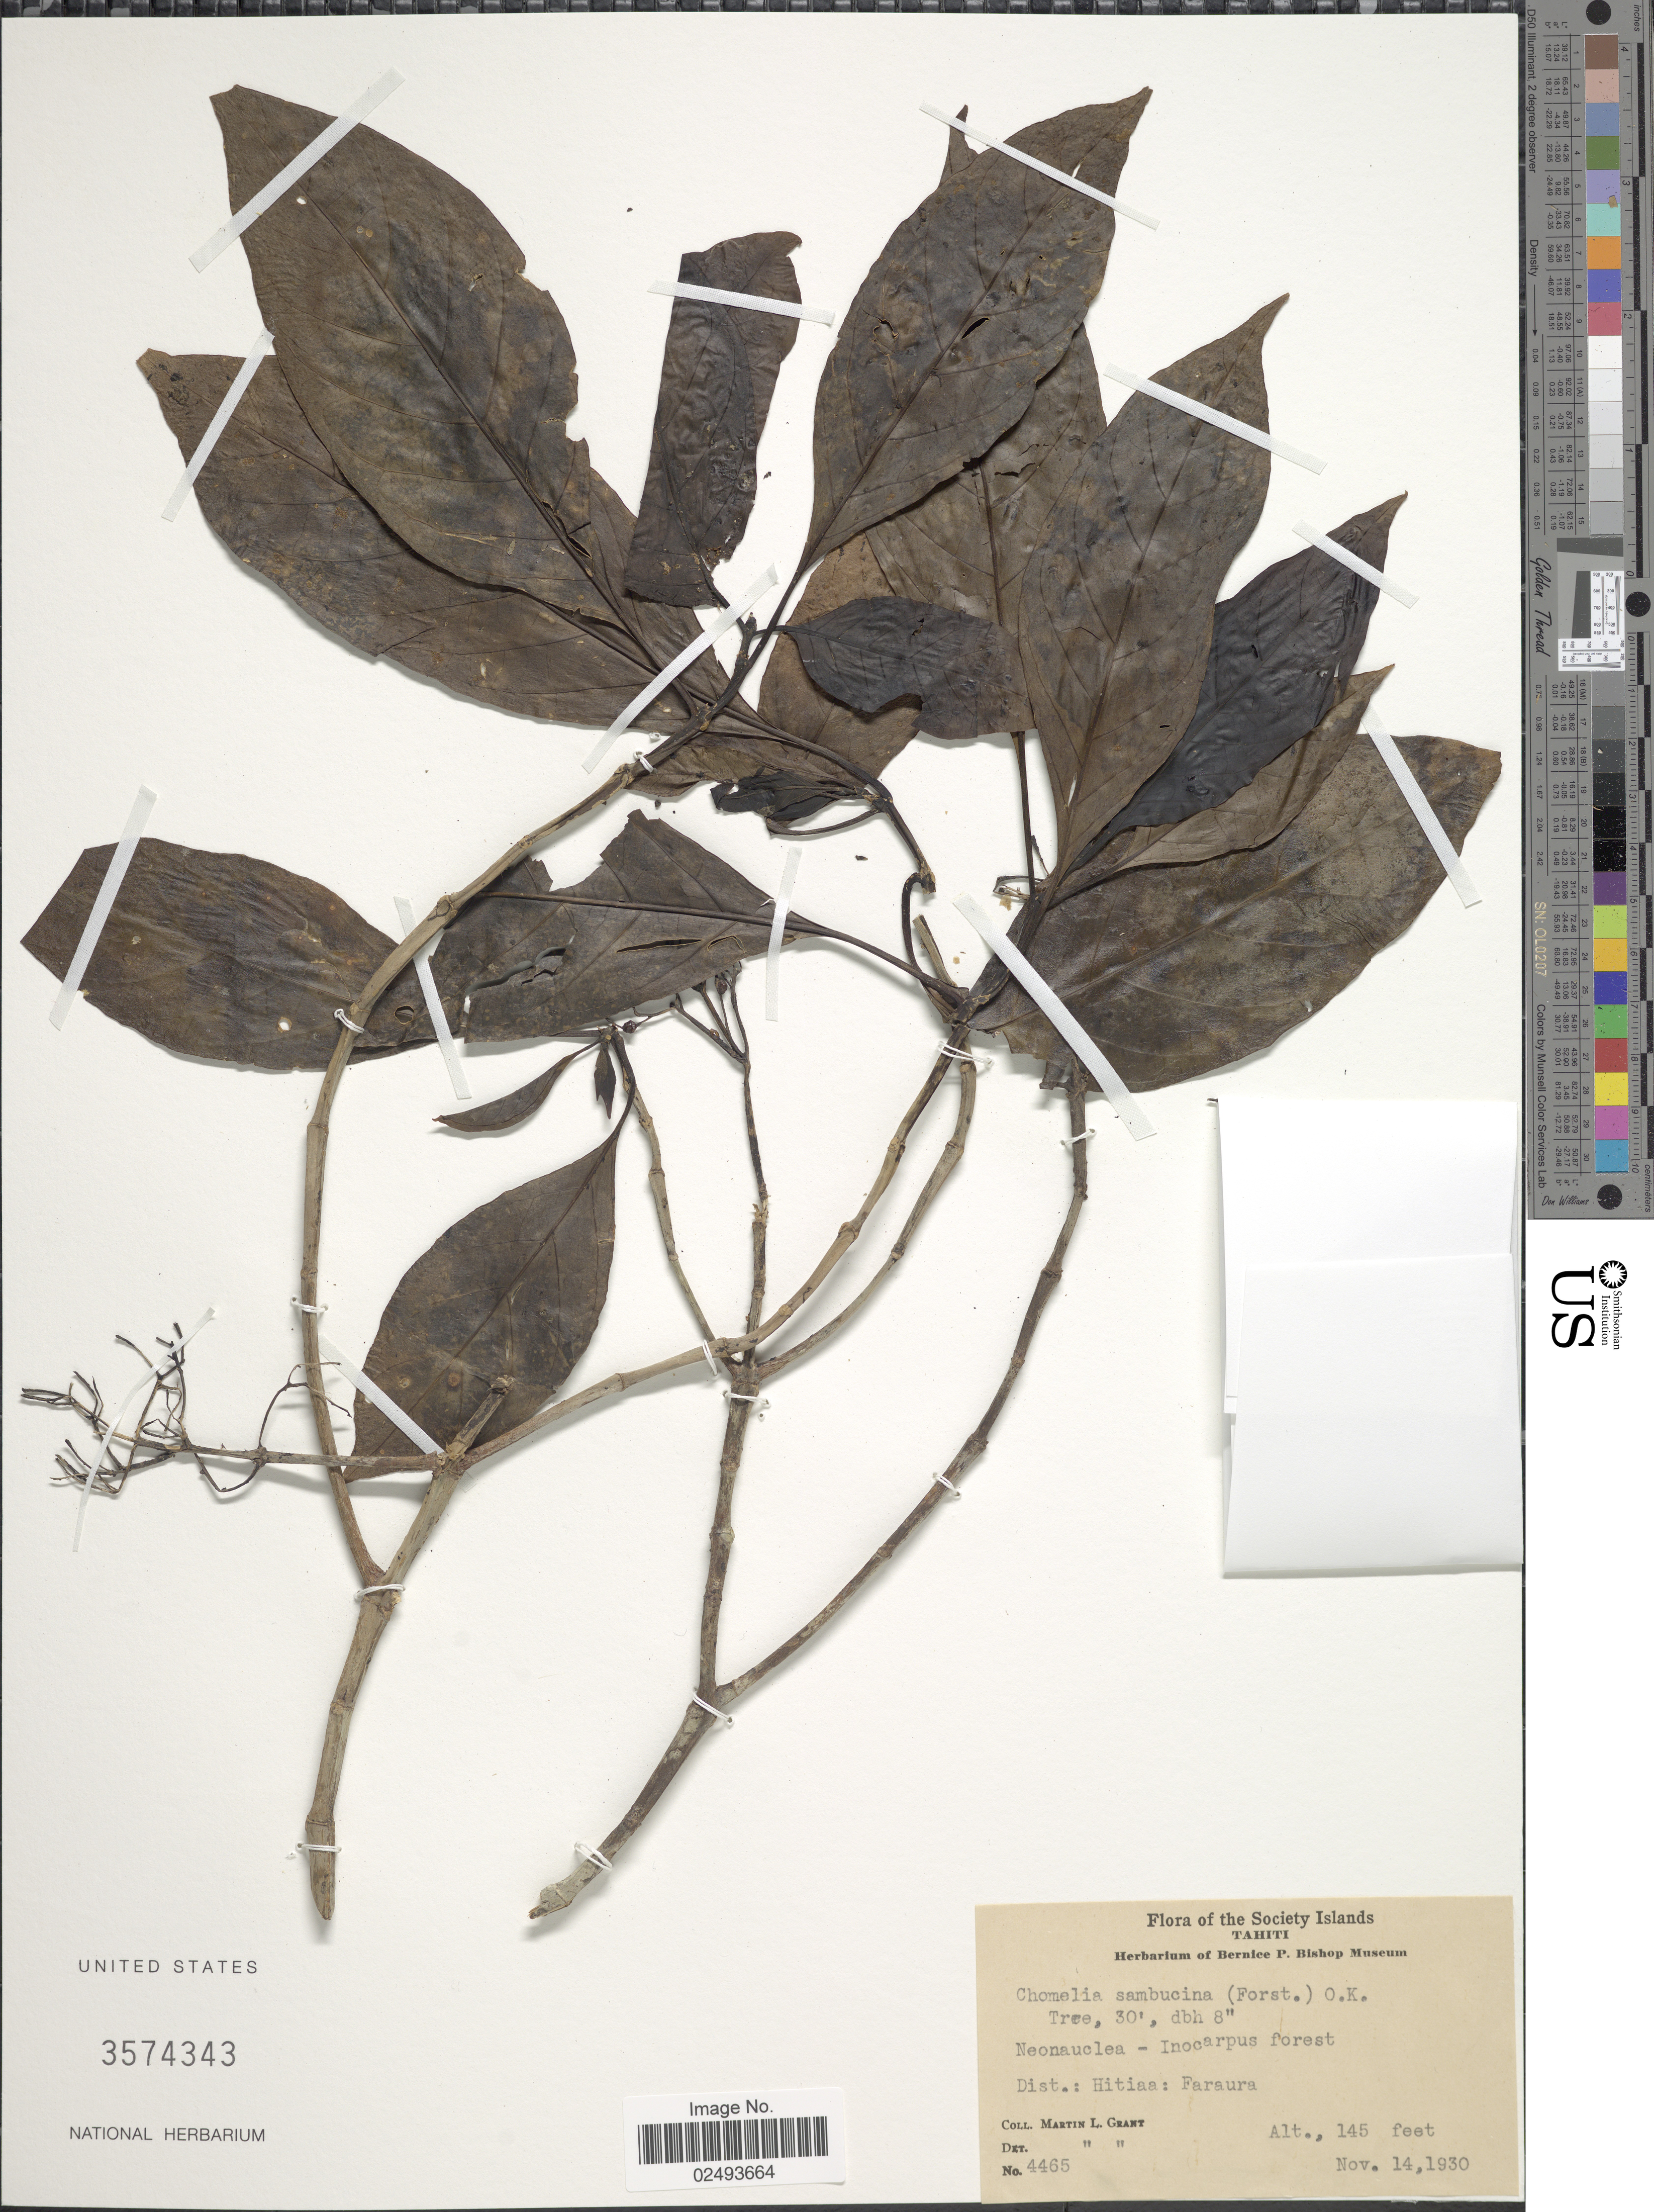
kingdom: Plantae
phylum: Tracheophyta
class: Magnoliopsida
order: Gentianales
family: Rubiaceae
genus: Tarenna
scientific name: Tarenna sambucina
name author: (G. Forst.) Drake ex Durand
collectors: M. L. Grant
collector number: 4465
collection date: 1930-11-14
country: French Polynesia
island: Tahiti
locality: The Society Islands, Tahiti, Hitiaa: Farsura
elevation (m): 44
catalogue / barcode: US 3574343